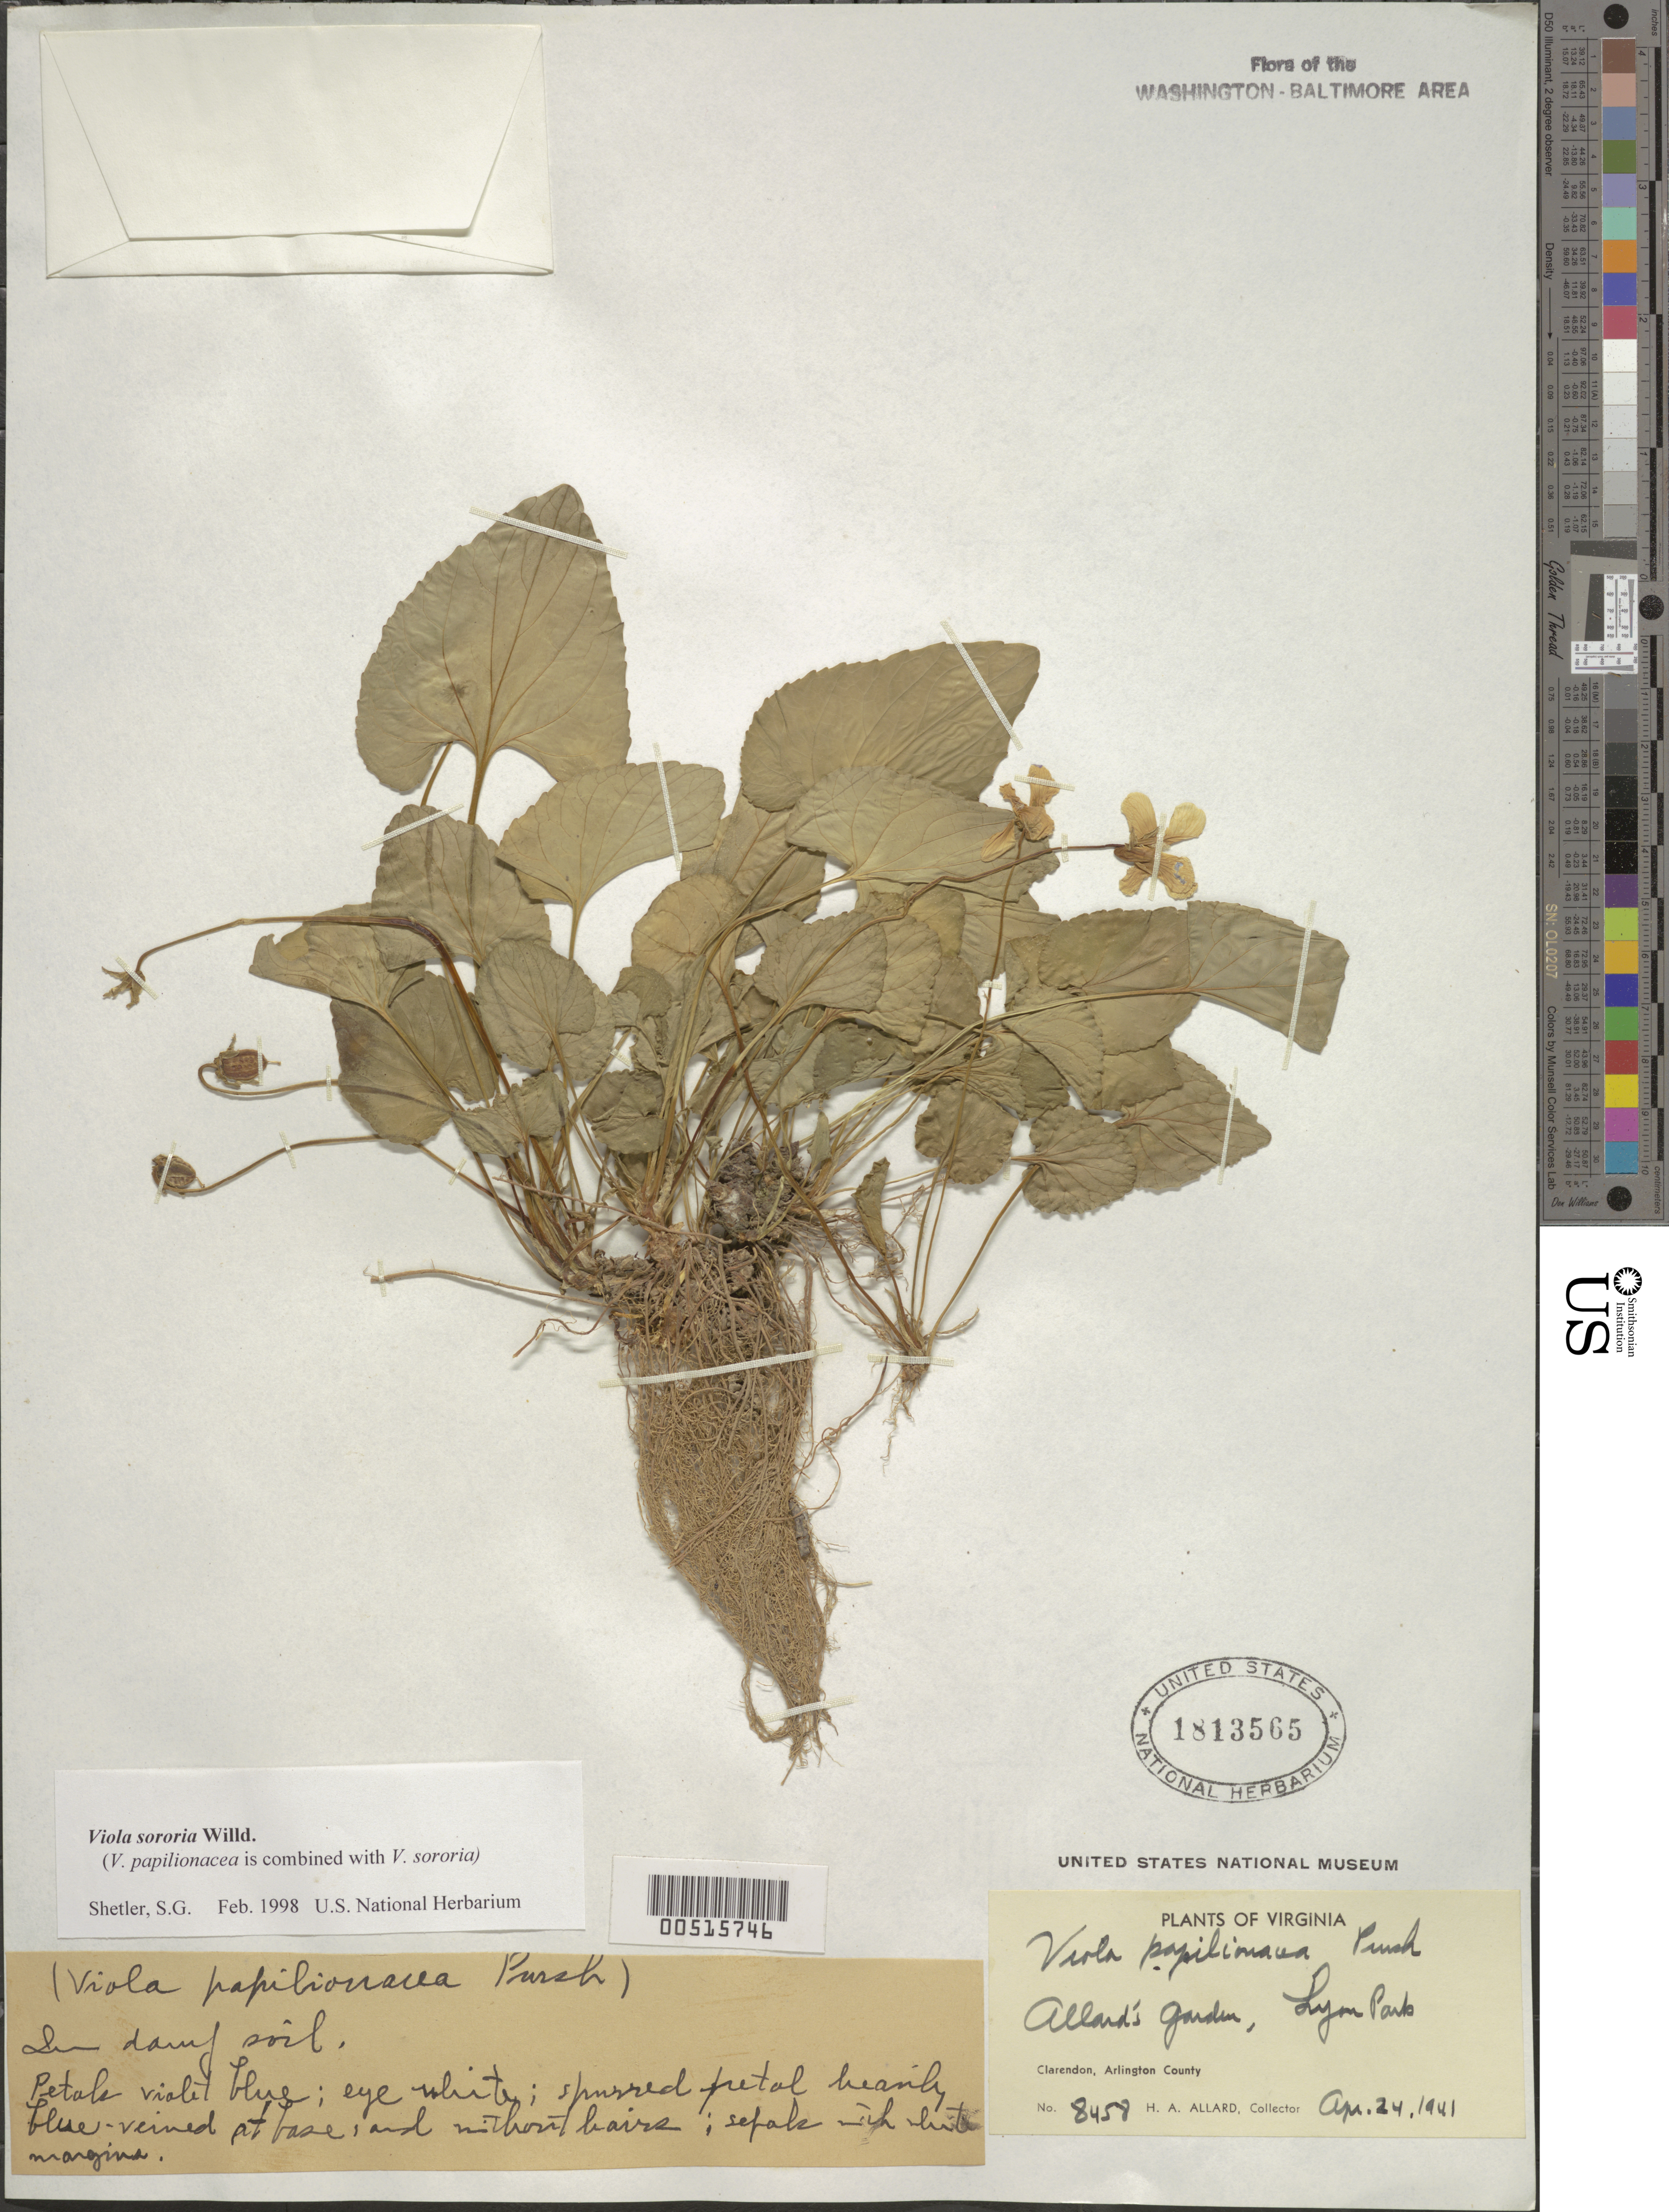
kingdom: Plantae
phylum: Tracheophyta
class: Magnoliopsida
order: Malpighiales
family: Violaceae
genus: Viola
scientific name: Viola sororia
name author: Willd.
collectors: H. A. Allard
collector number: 8458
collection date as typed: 24 Apr 1941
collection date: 1941-04-24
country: United States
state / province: Virginia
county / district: Arlington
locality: Clarendon, Lyon Park, Allard's Garden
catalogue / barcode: US 1813565